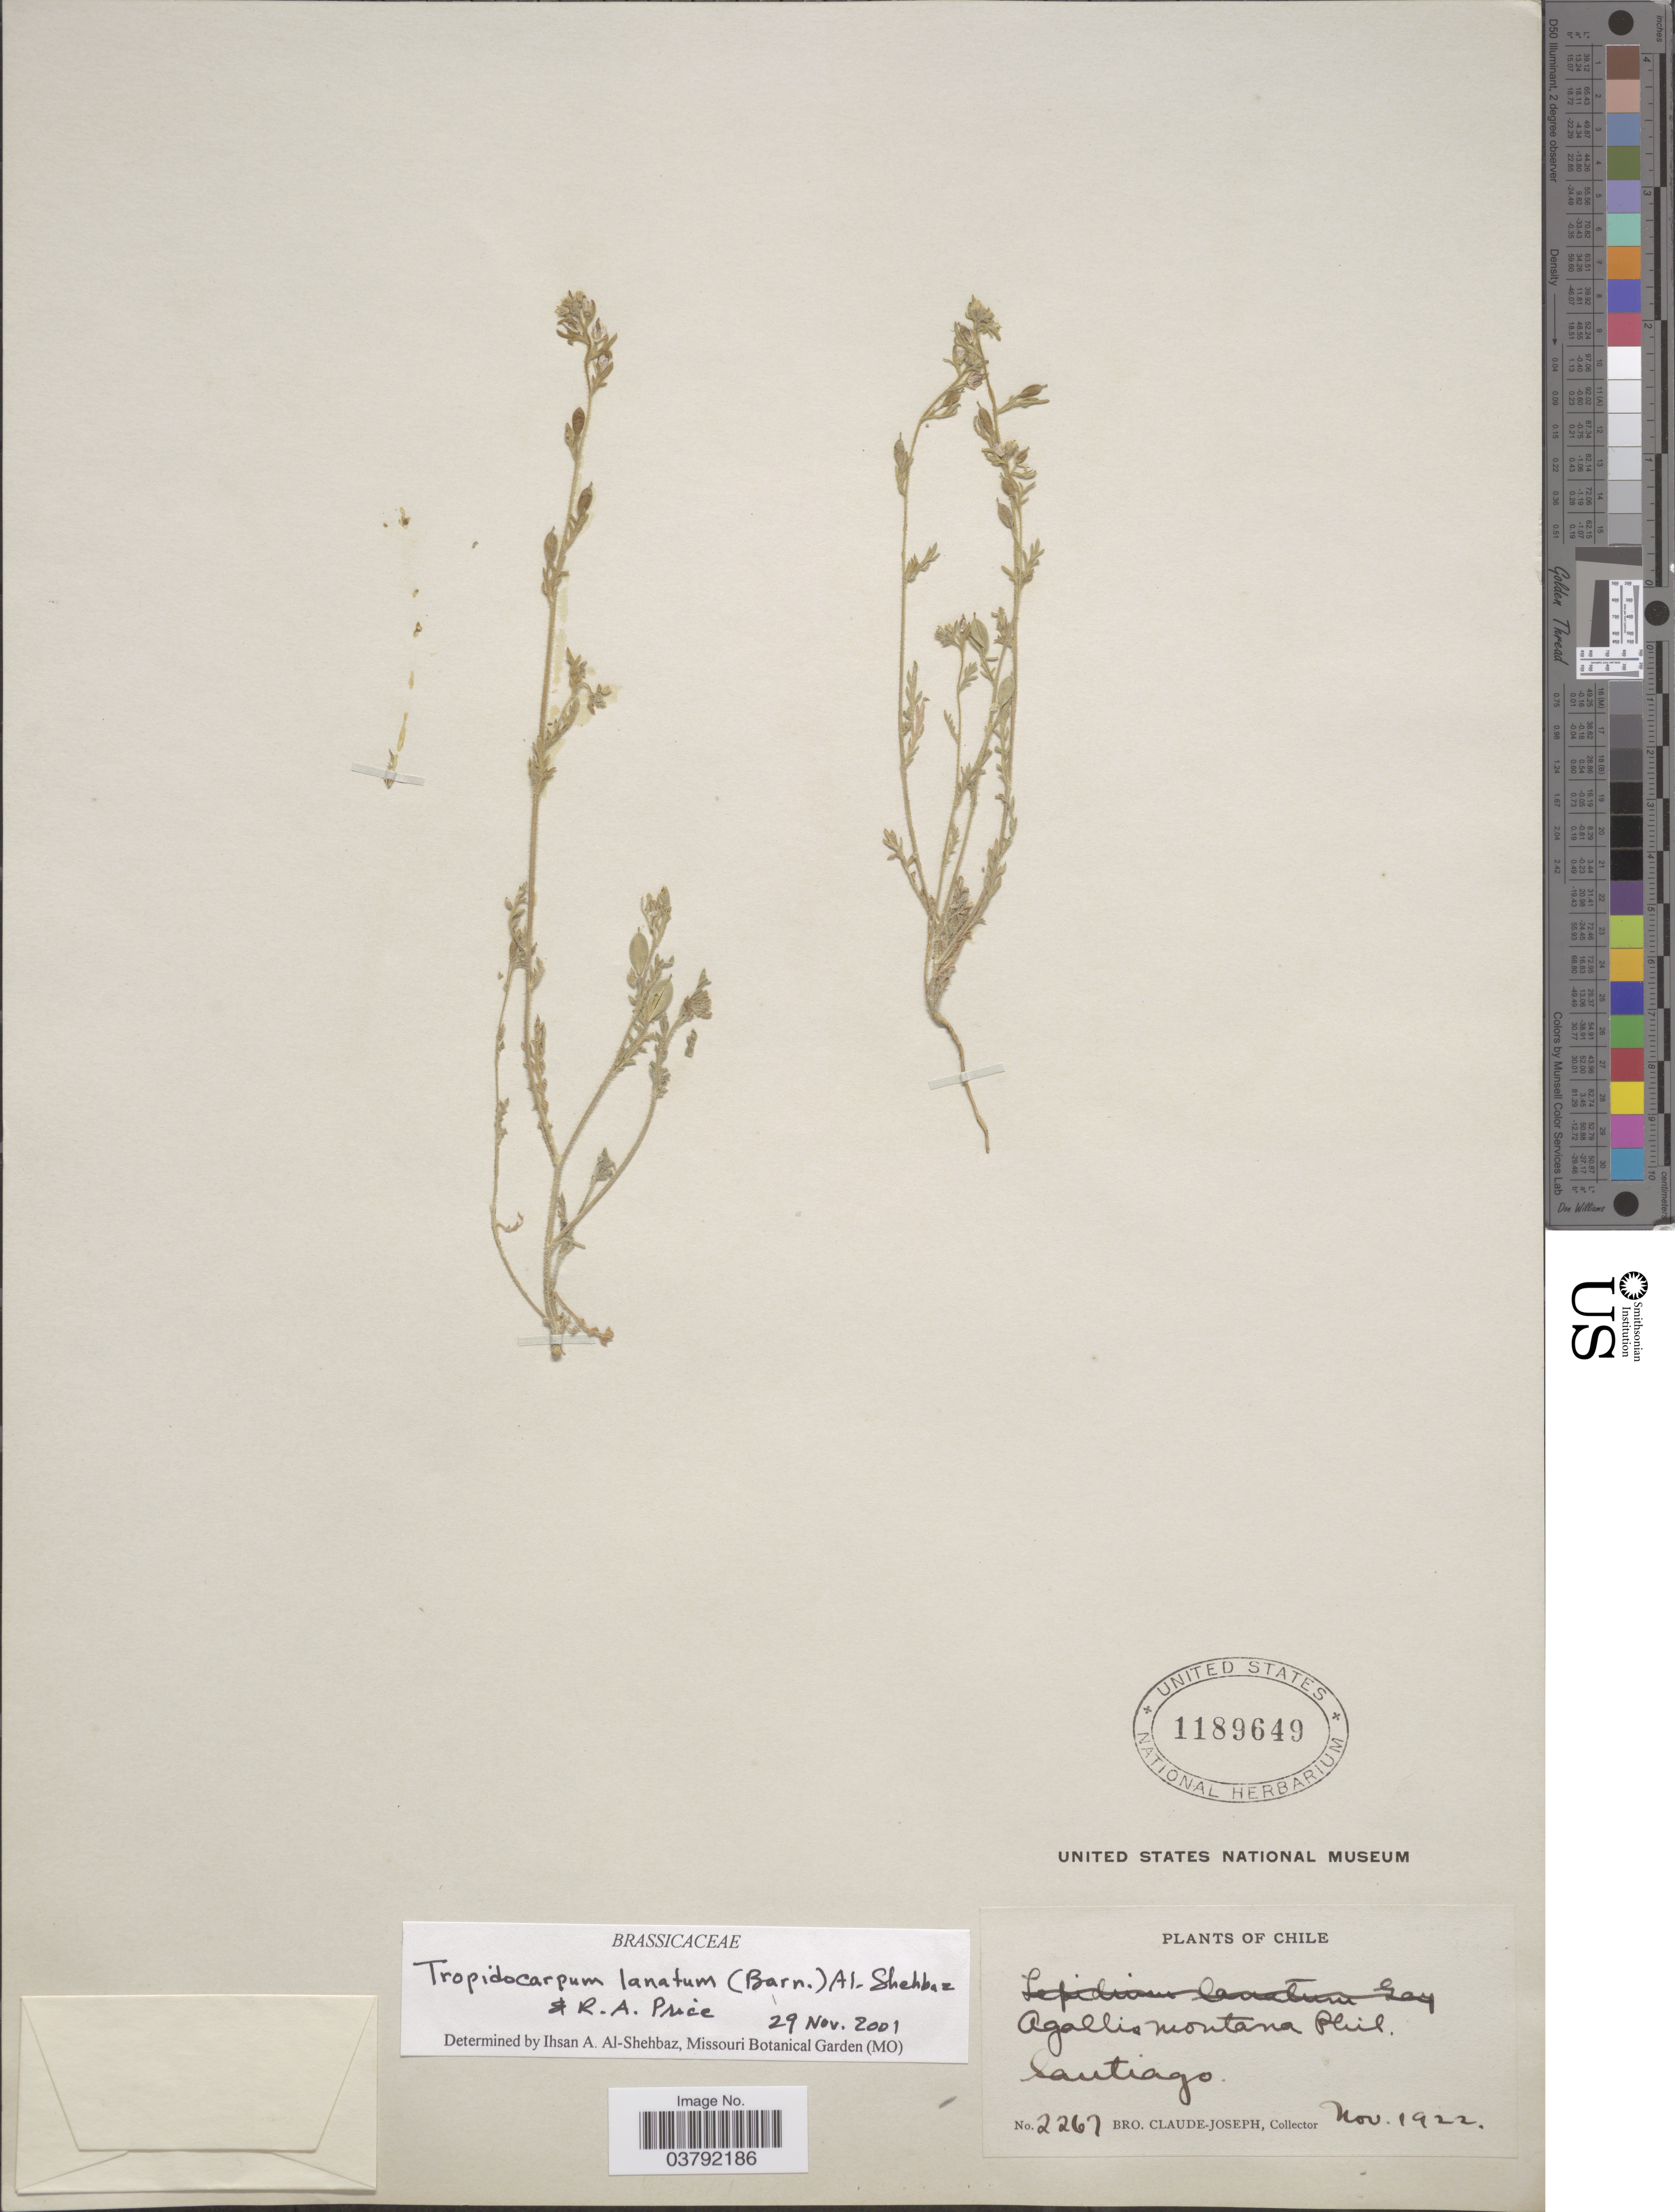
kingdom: Plantae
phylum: Tracheophyta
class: Magnoliopsida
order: Brassicales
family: Brassicaceae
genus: Tropidocarpum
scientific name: Tropidocarpum lanatum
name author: (Barnéoud) Al-Shehbaz & R.A. Price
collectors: Bro. Ariste-Joseph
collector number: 2267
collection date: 1922-11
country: Chile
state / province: Región Metropolitana (RM)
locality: Santiago.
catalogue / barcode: US 1189649